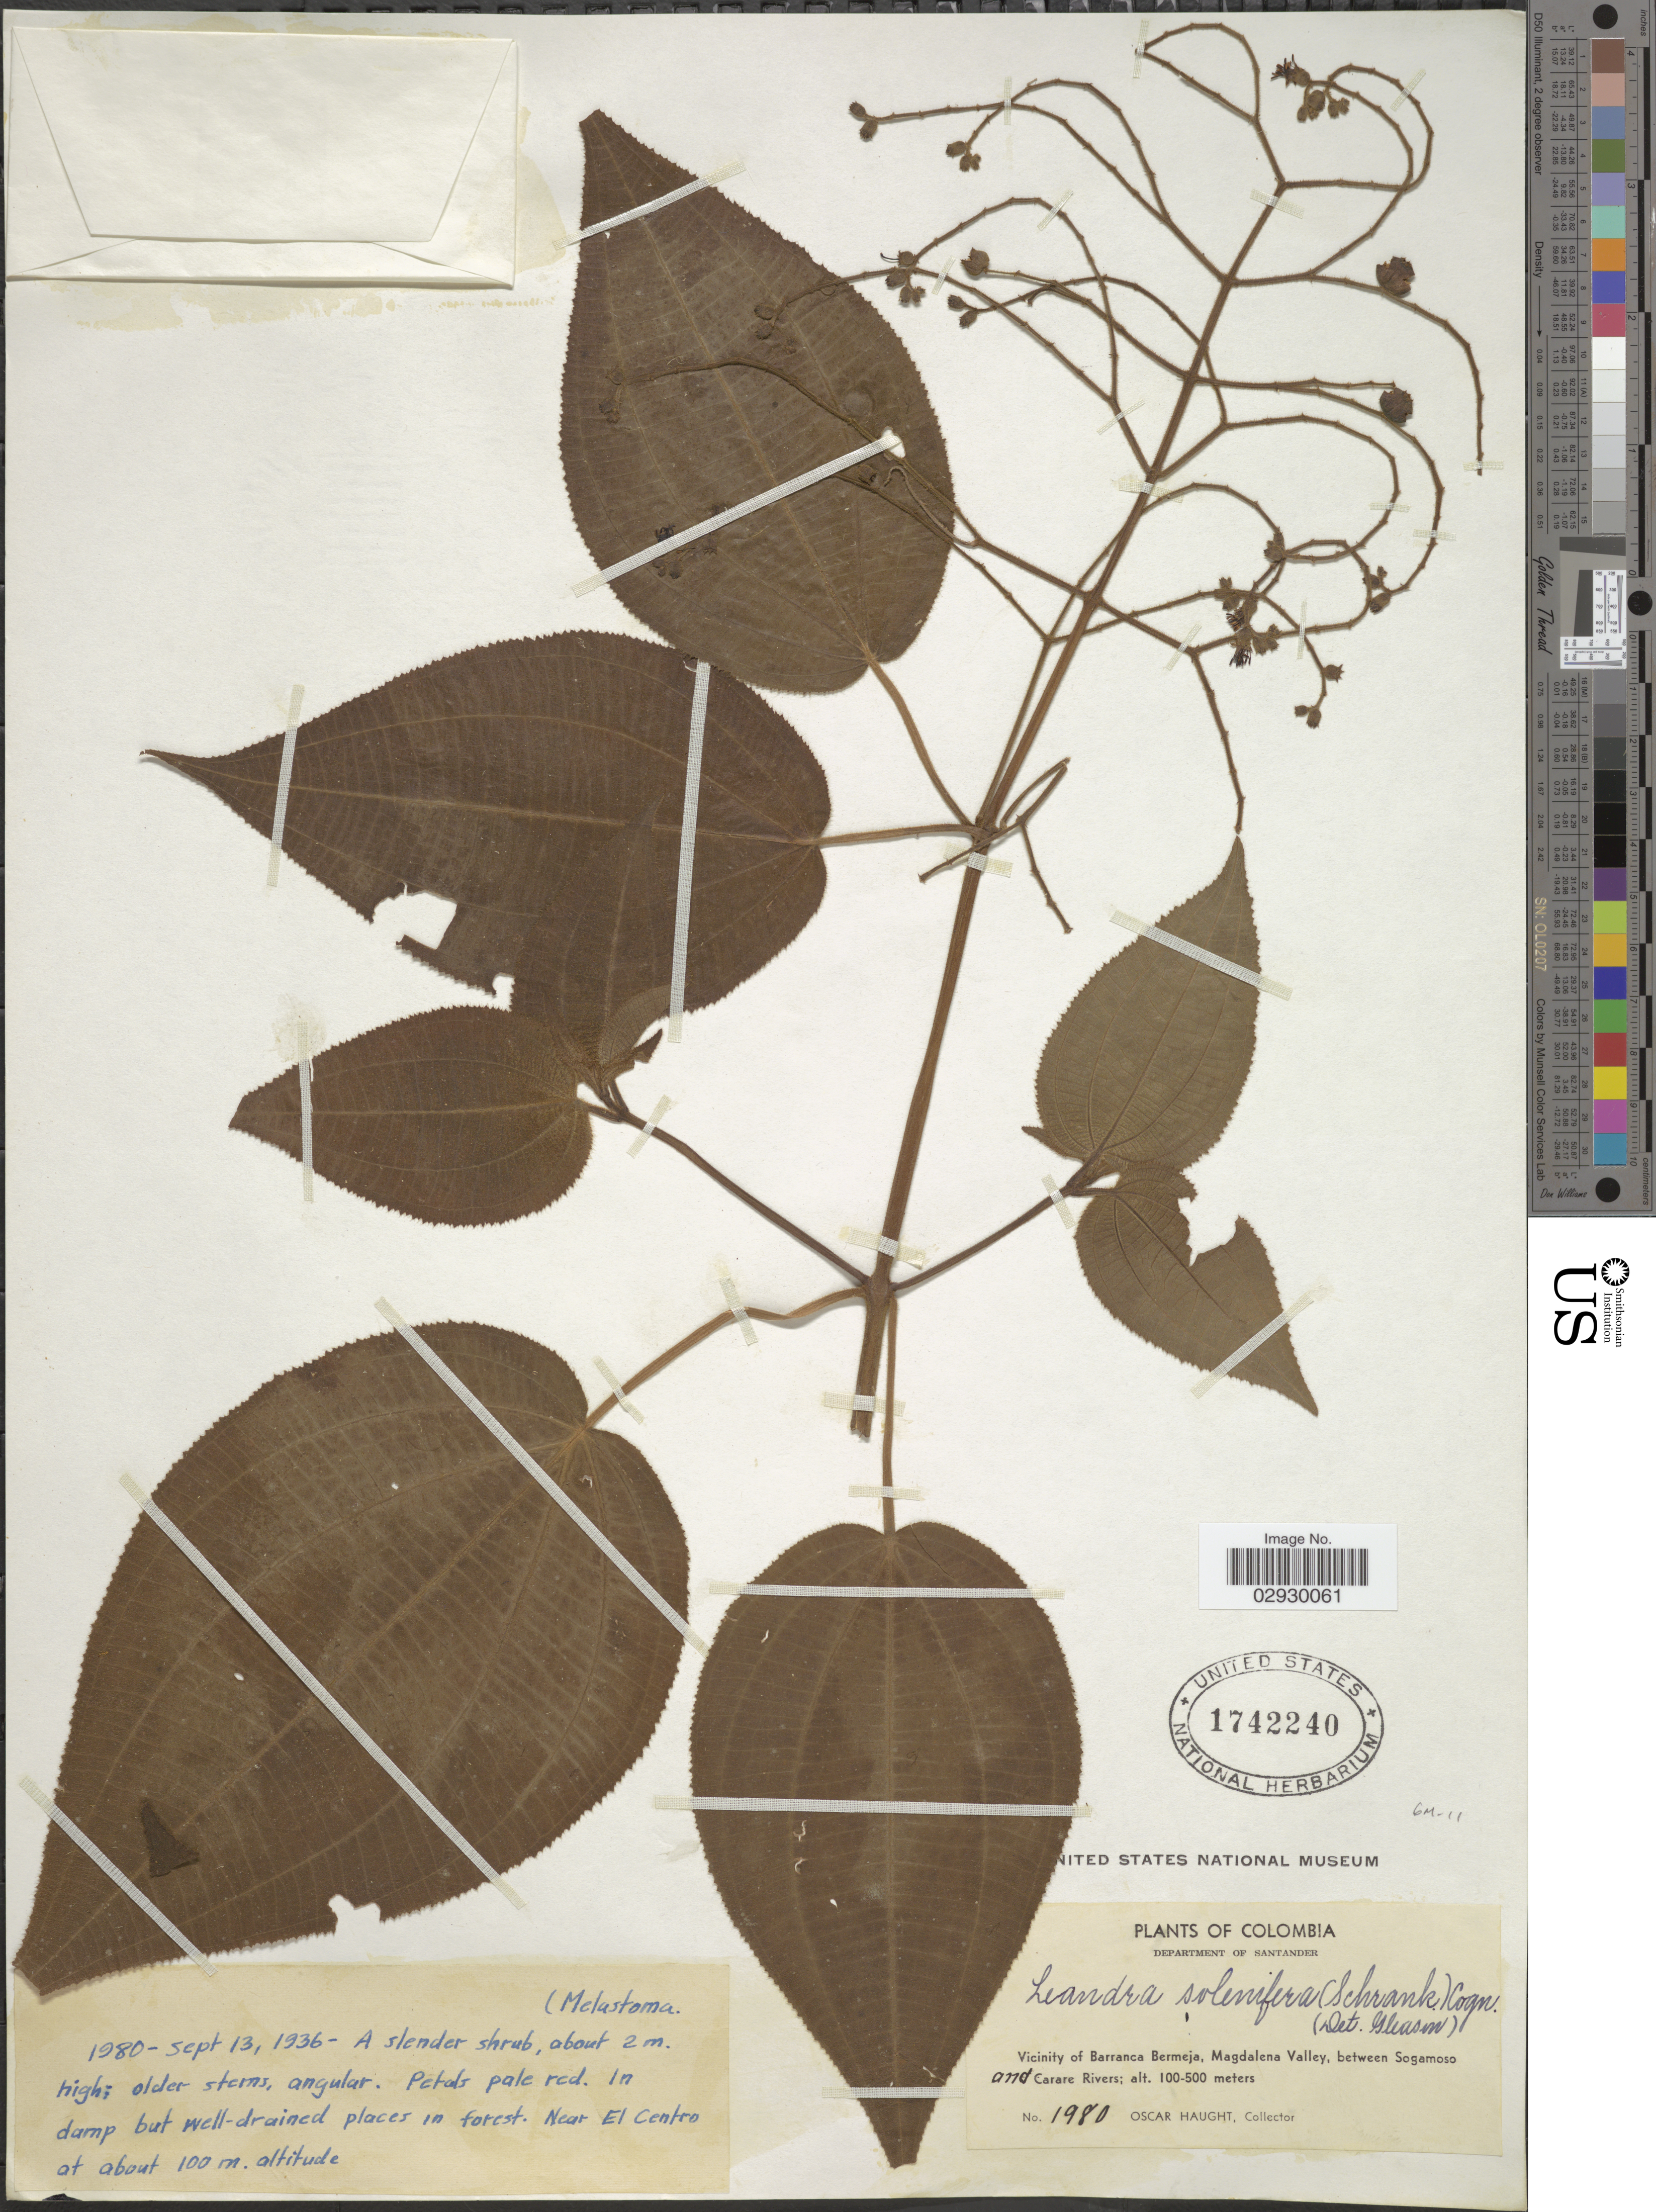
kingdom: Plantae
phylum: Tracheophyta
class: Magnoliopsida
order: Myrtales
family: Melastomataceae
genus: Leandra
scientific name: Leandra solenifera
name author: Cogn.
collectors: O. L. Haught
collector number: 1980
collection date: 1936-09-13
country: Colombia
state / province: Santander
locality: Department of Santander. Vicinity of Barranca Bermeja, Magdalena Valley, between Sogamoso and Carare Rivers. Near El Centro.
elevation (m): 100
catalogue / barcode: US 1742240